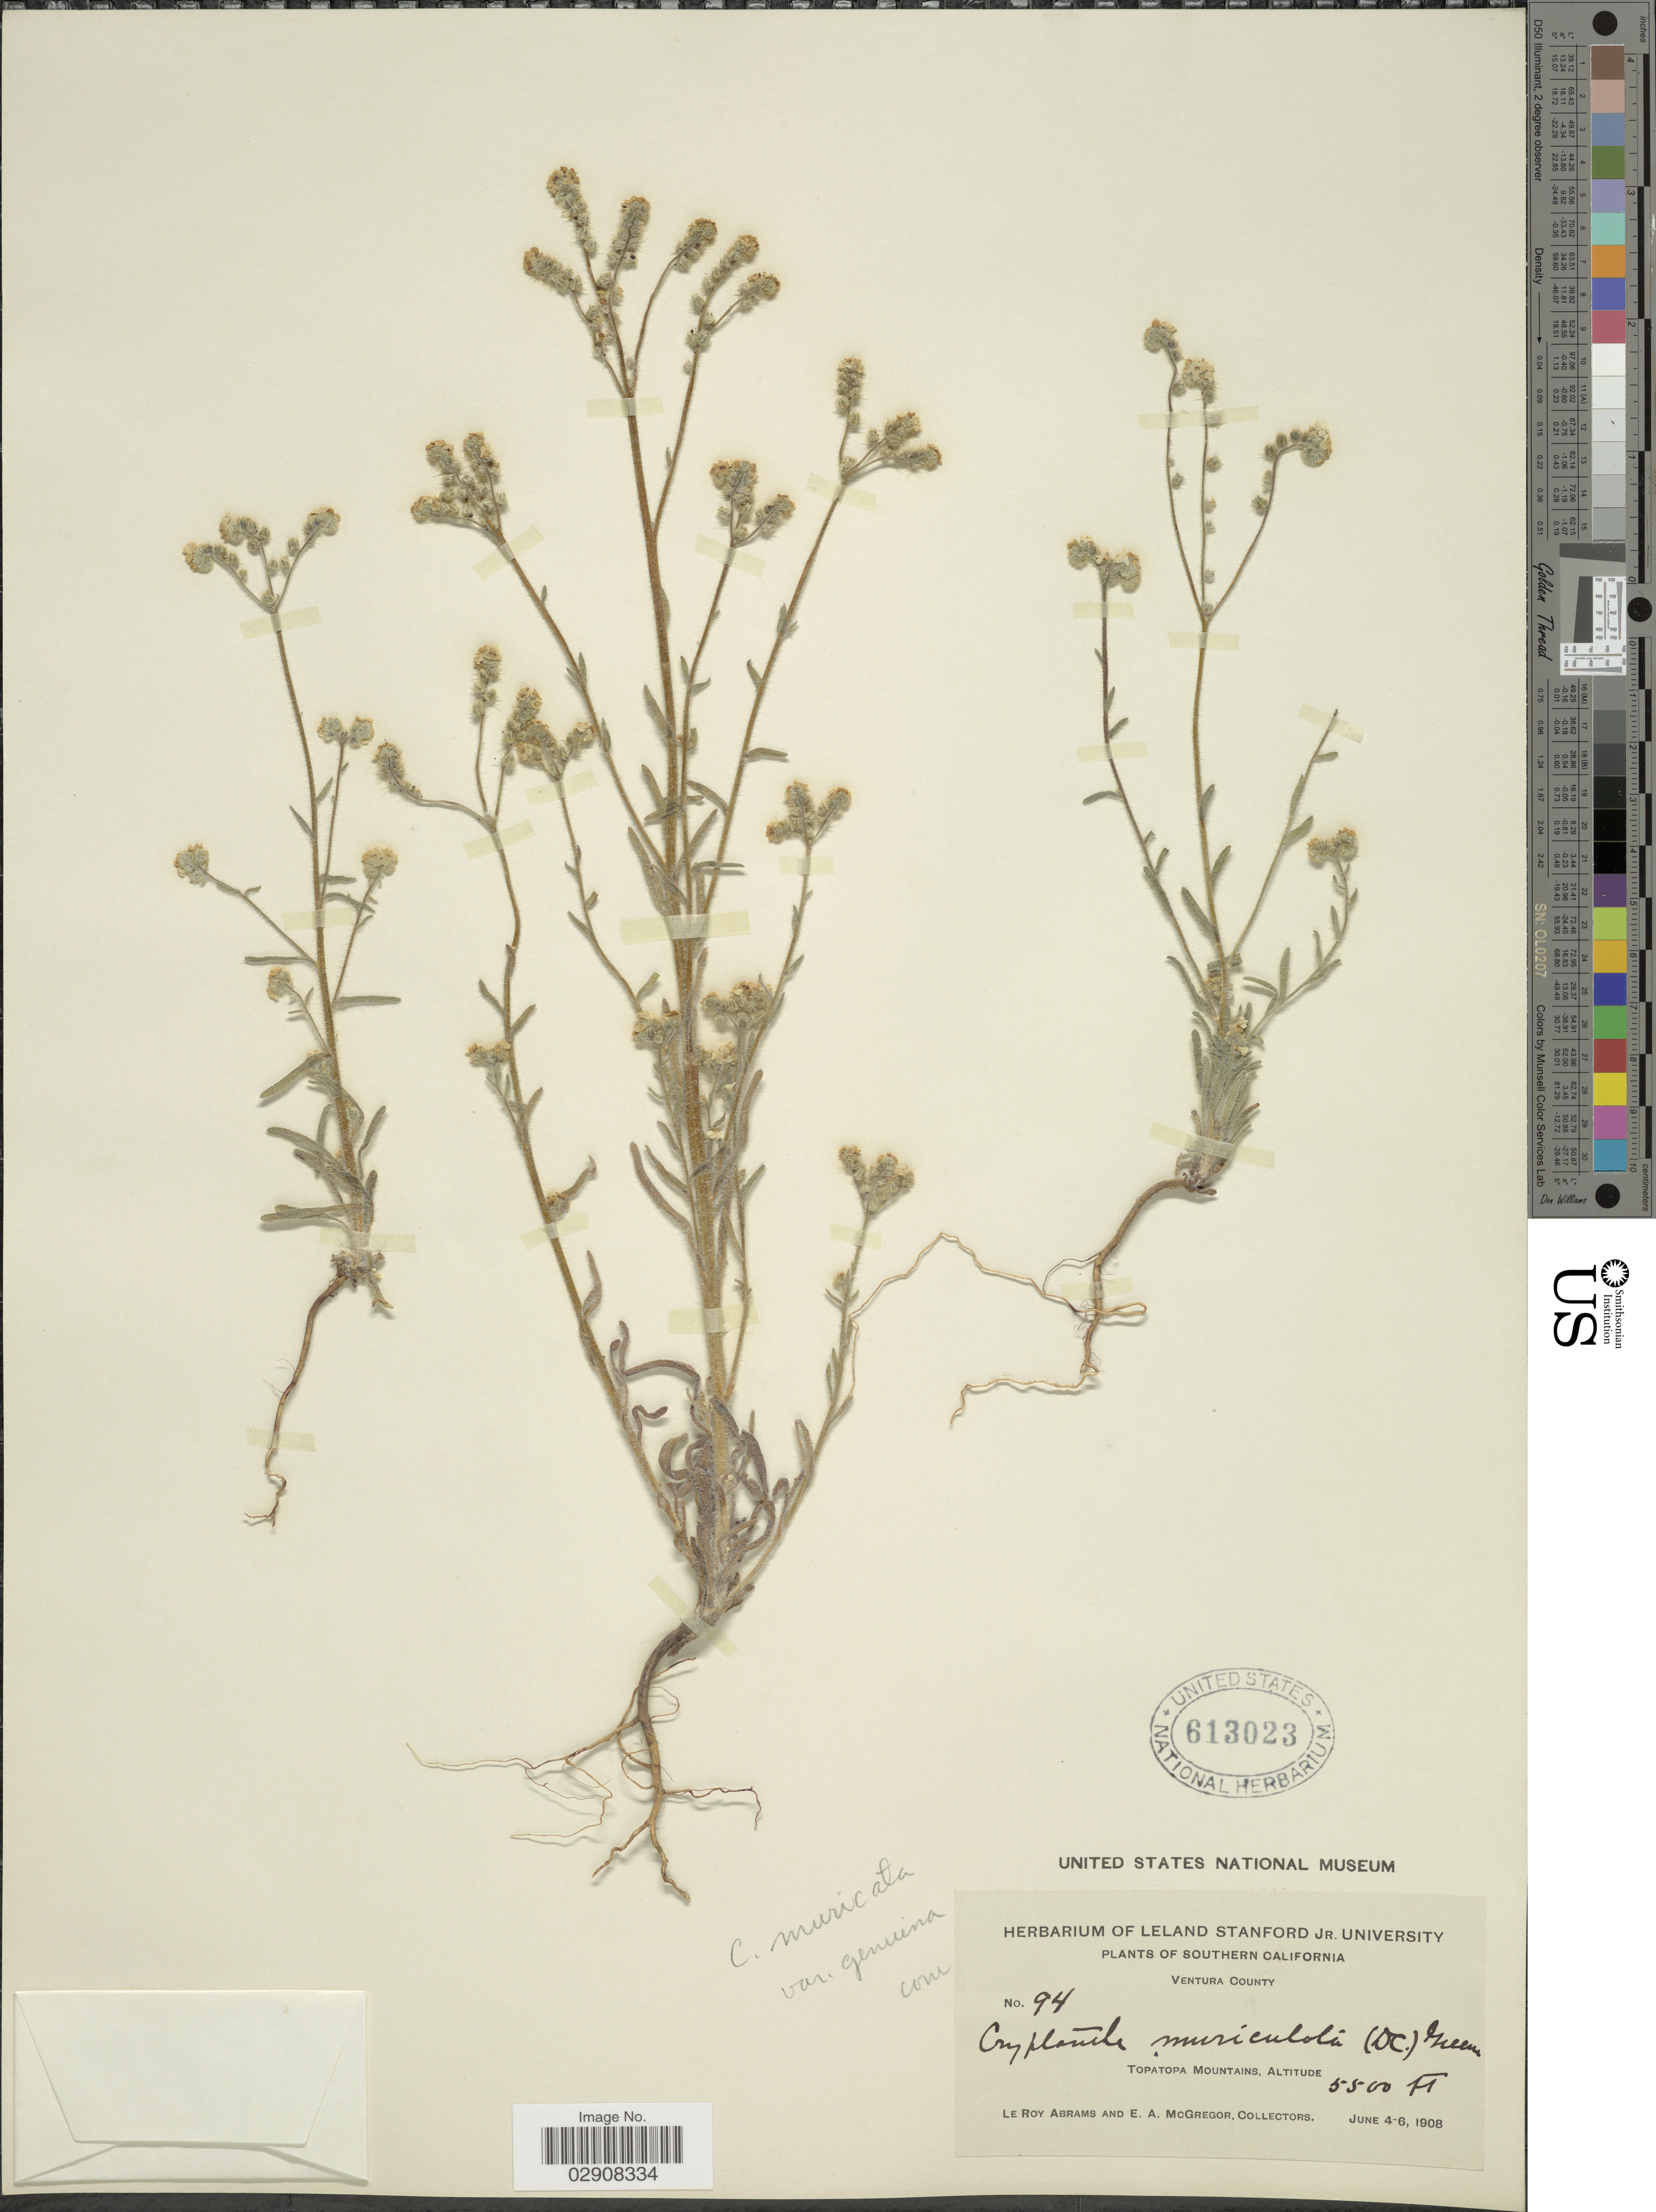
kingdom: Plantae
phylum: Tracheophyta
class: Magnoliopsida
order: Boraginales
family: Boraginaceae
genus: Cryptantha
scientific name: Cryptantha muricata var. genuina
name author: I.M. Johnst.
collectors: L. Abrams & E. A. McGregor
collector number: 94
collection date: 1908-06-04/1908-06-06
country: United States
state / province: California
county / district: Ventura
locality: Southern California. Ventura County. Topatopa Mountains.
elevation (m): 1676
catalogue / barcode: US 613023